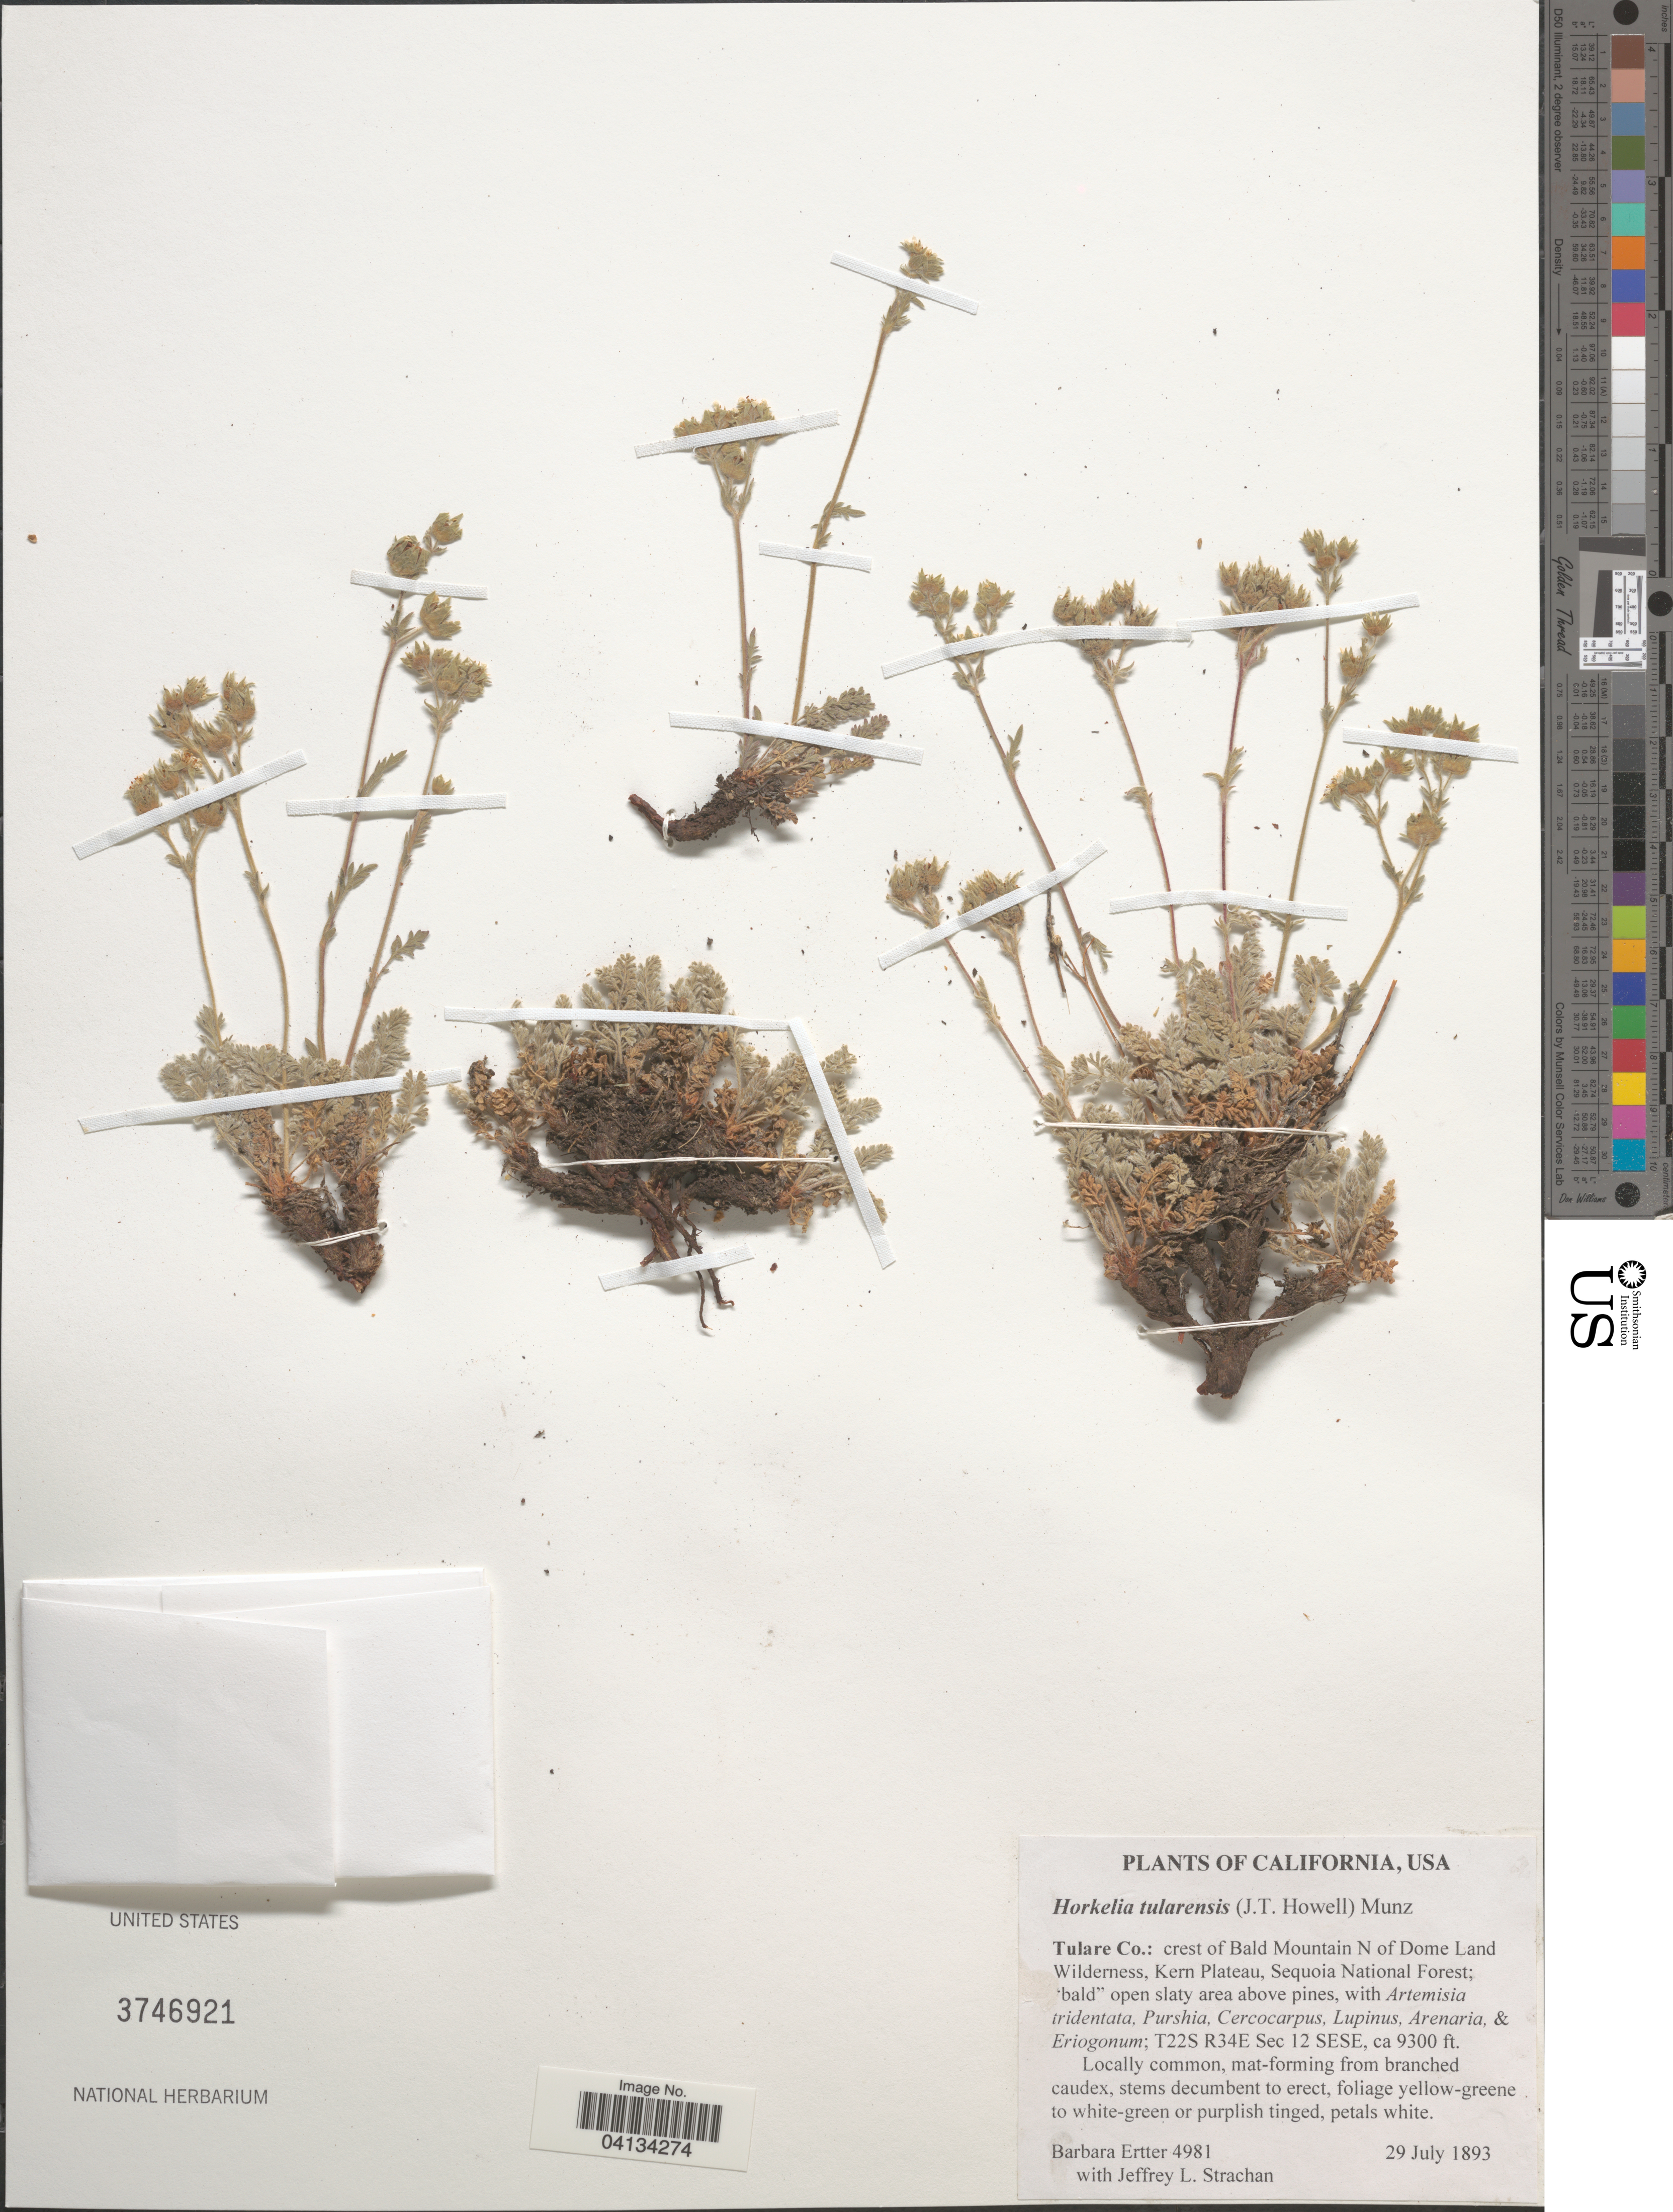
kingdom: Plantae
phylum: Tracheophyta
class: Magnoliopsida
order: Rosales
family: Rosaceae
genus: Potentilla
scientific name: Potentilla tularensis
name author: J.T. Howell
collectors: B. Ertter & J. Strachan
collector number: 4981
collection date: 1893-07-29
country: United States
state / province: California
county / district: Tulare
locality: Tulare Co.: crest of Bald Mountain N of Dome Land Wilderness, Kern Plateau, Sequoia National Forest; T22S R34E Sec 12 SESE.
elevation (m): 2835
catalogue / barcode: US 3746921